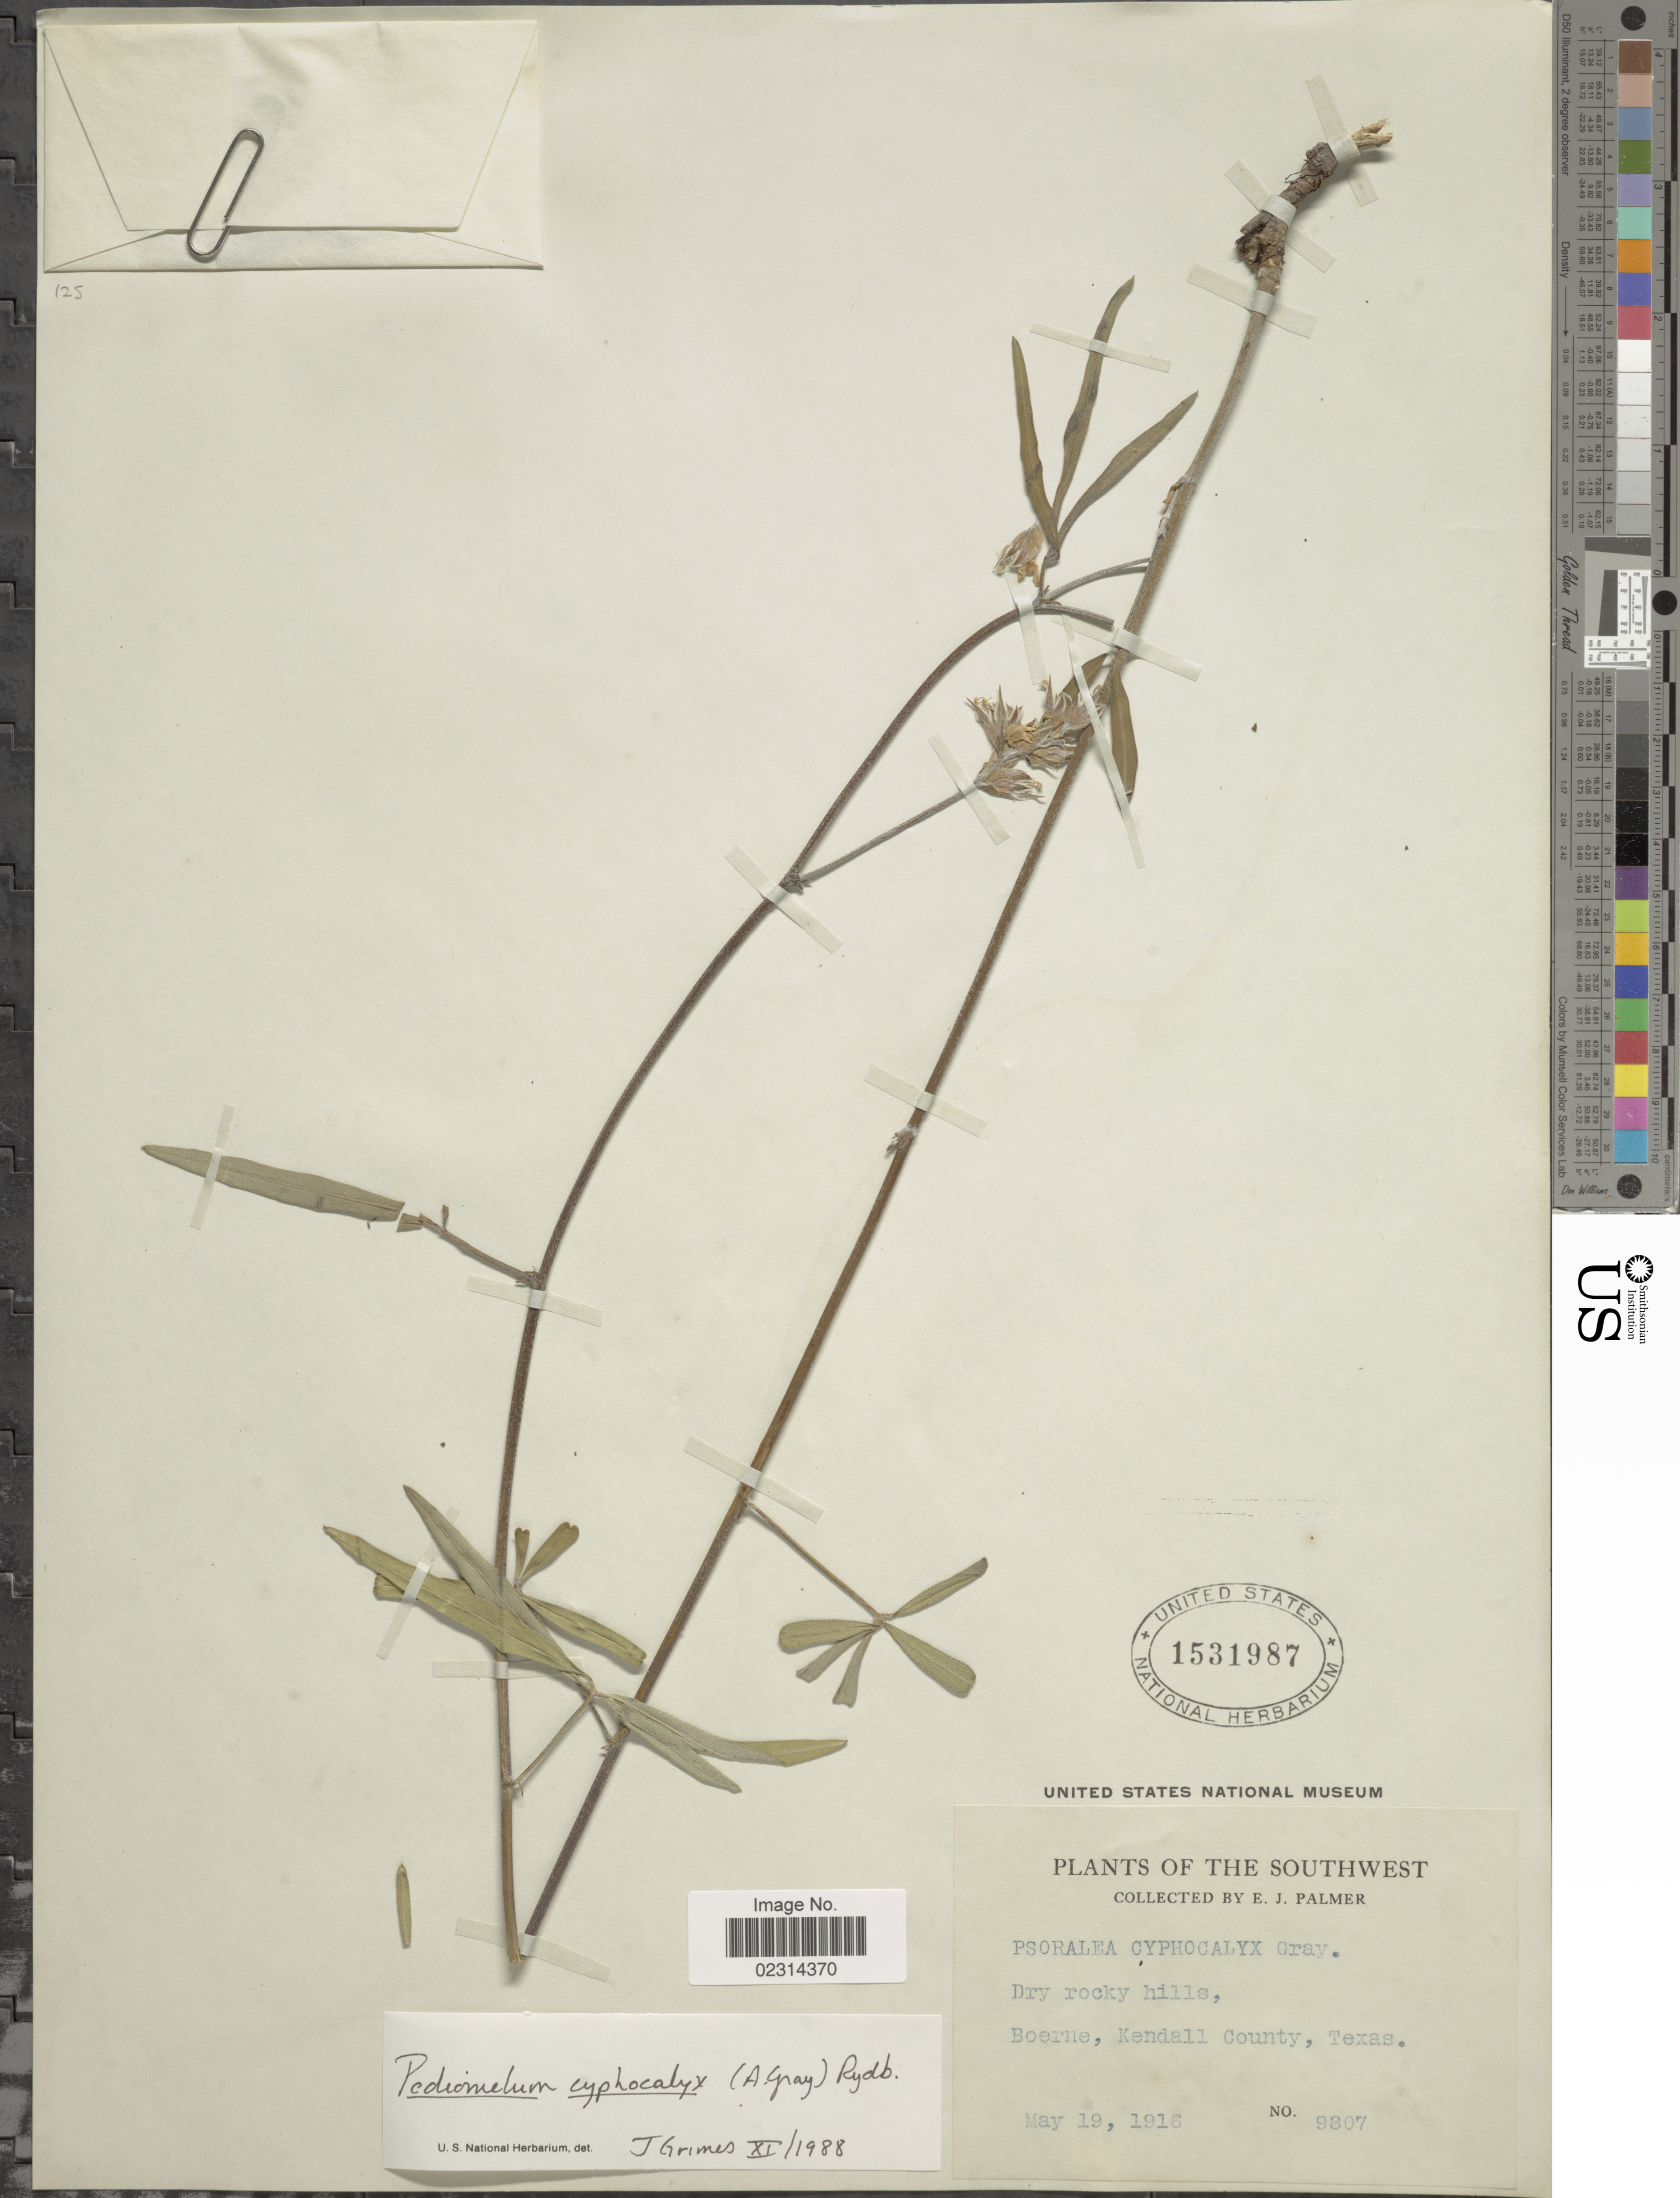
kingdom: Plantae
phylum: Tracheophyta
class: Magnoliopsida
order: Fabales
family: Fabaceae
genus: Pediomelum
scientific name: Pediomelum cyphocalyx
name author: (A. Gray) Rydb.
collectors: E. J. Palmer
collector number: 9807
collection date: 1916-05-16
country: United States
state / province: Texas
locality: Southwest. Boerne, Kendall County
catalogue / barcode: US 1531987